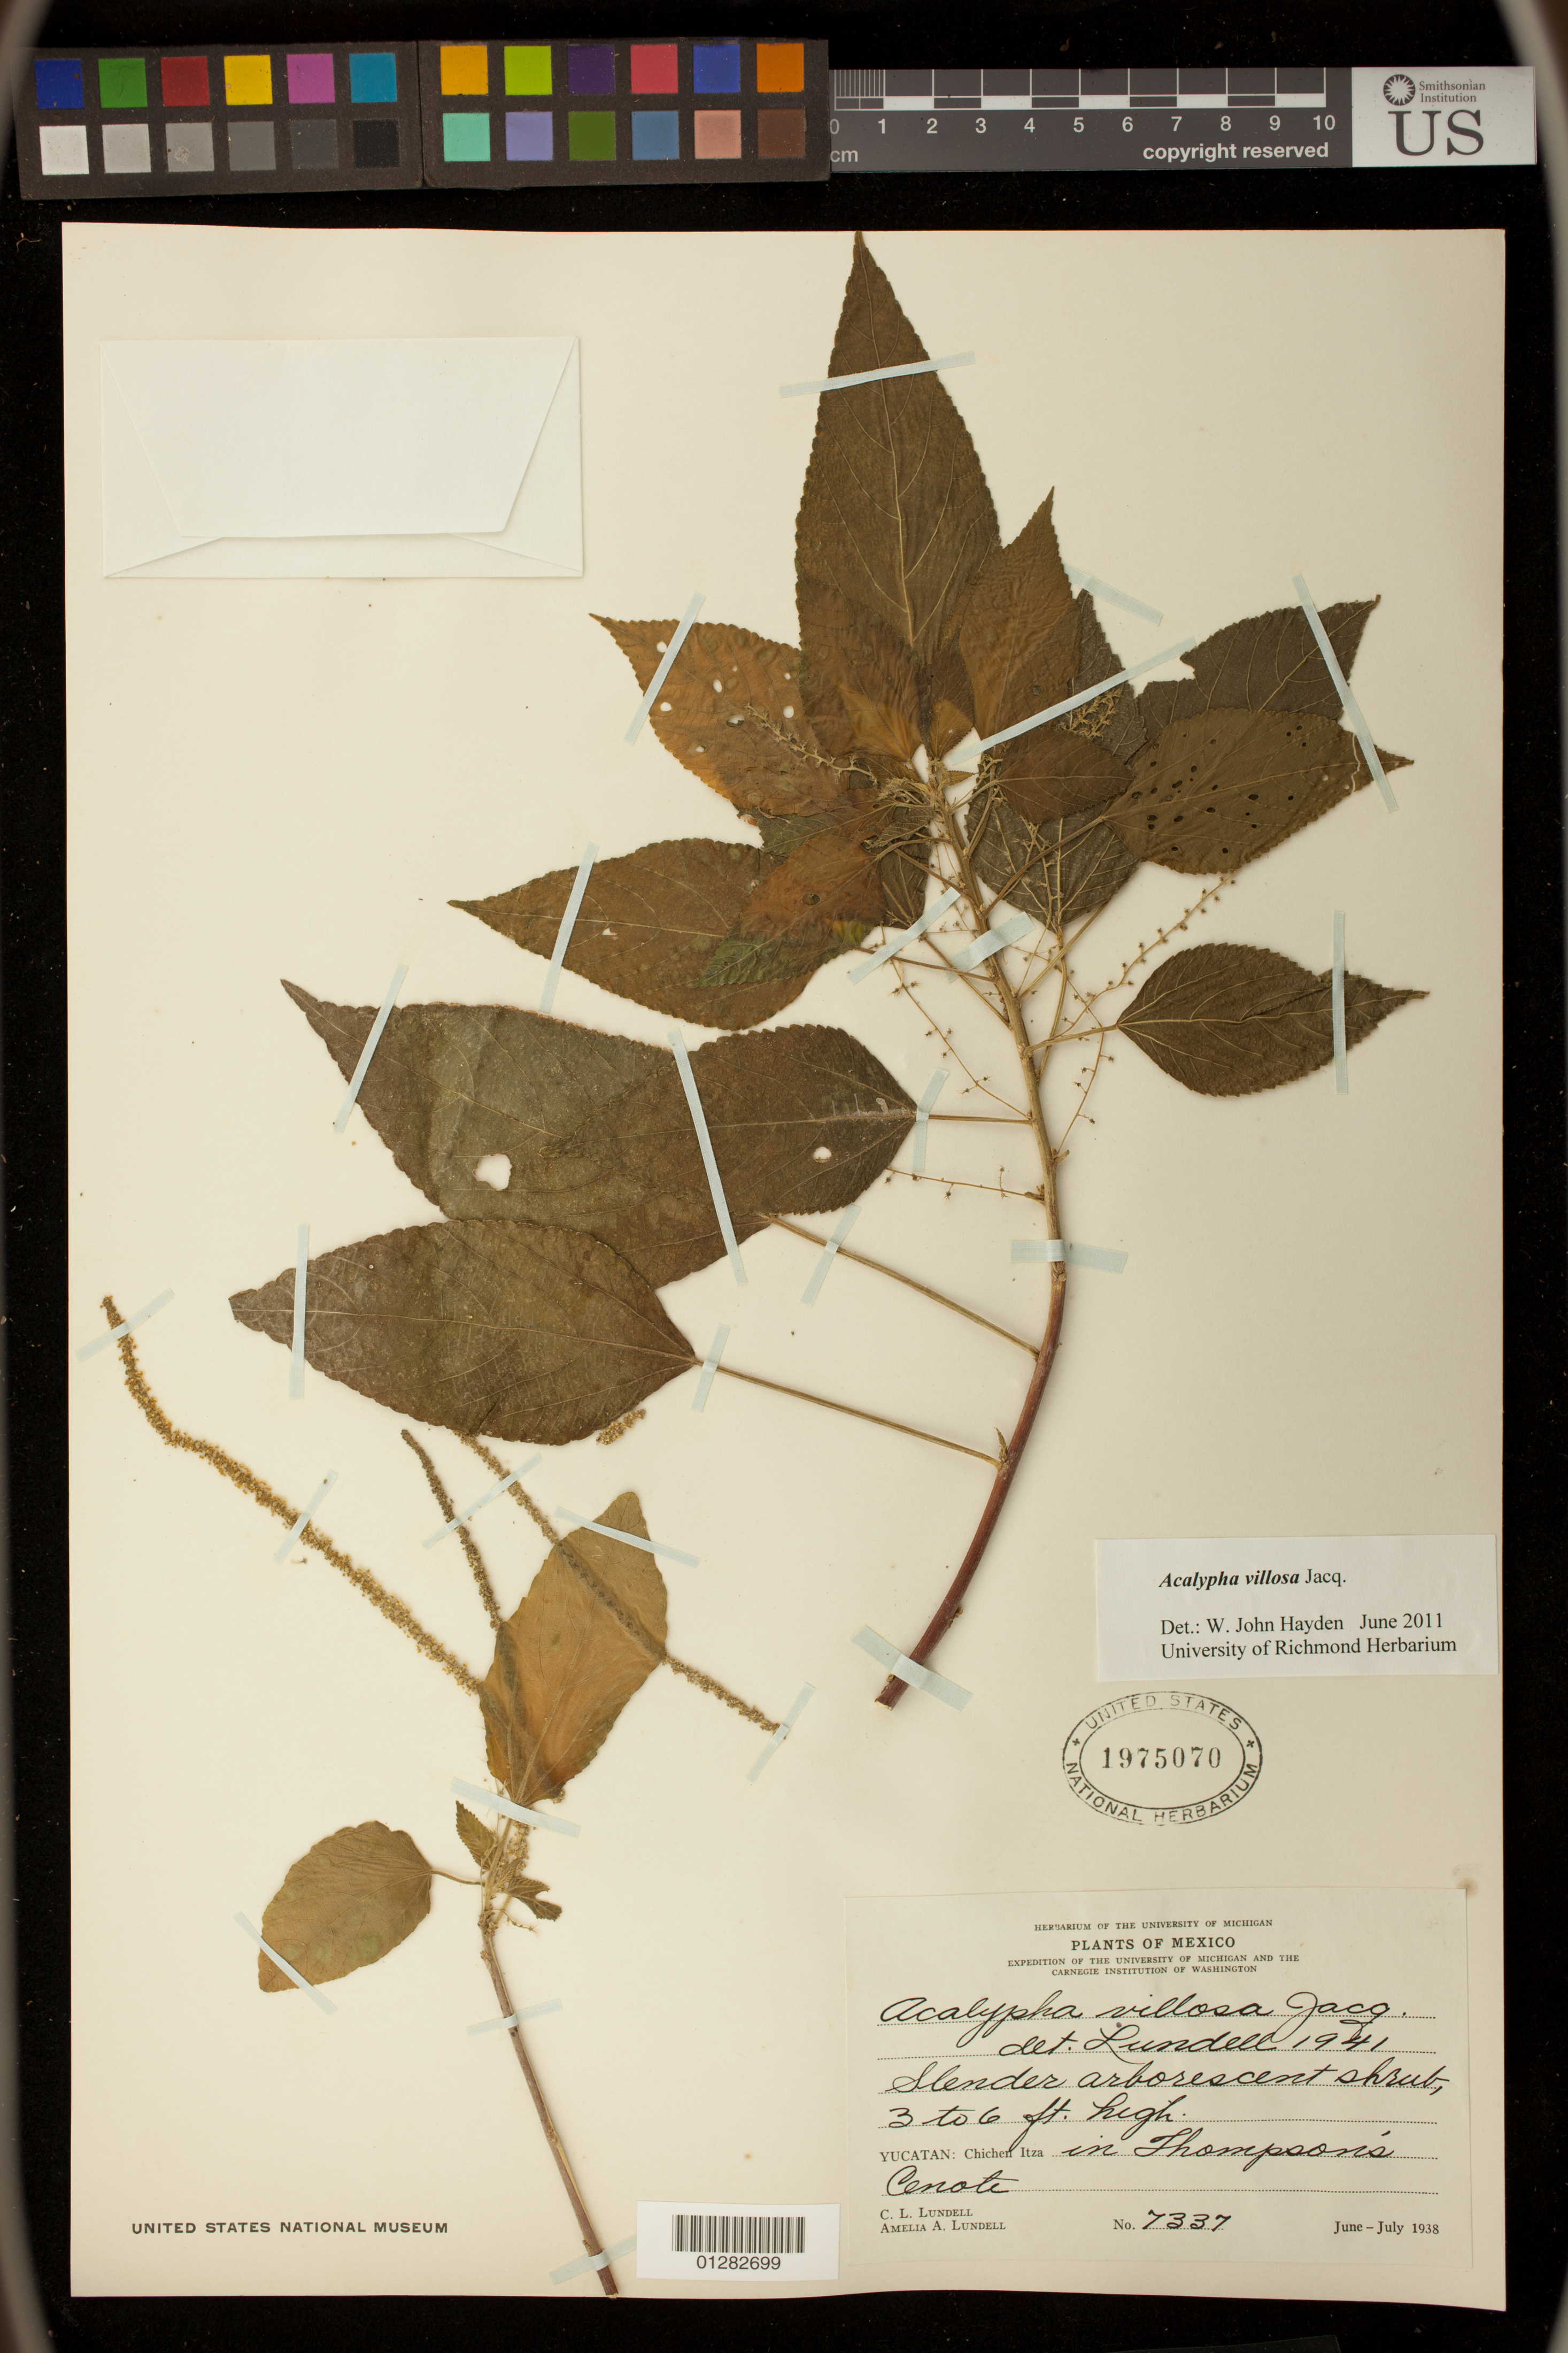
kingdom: Plantae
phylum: Tracheophyta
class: Magnoliopsida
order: Malpighiales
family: Euphorbiaceae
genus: Acalypha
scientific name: Acalypha villosa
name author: Jacq.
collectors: W. Schumann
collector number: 7337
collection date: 1938-06/1938-07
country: Mexico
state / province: Yucatan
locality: Chichen Itza in Thompson's Cenote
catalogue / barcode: US 1975070